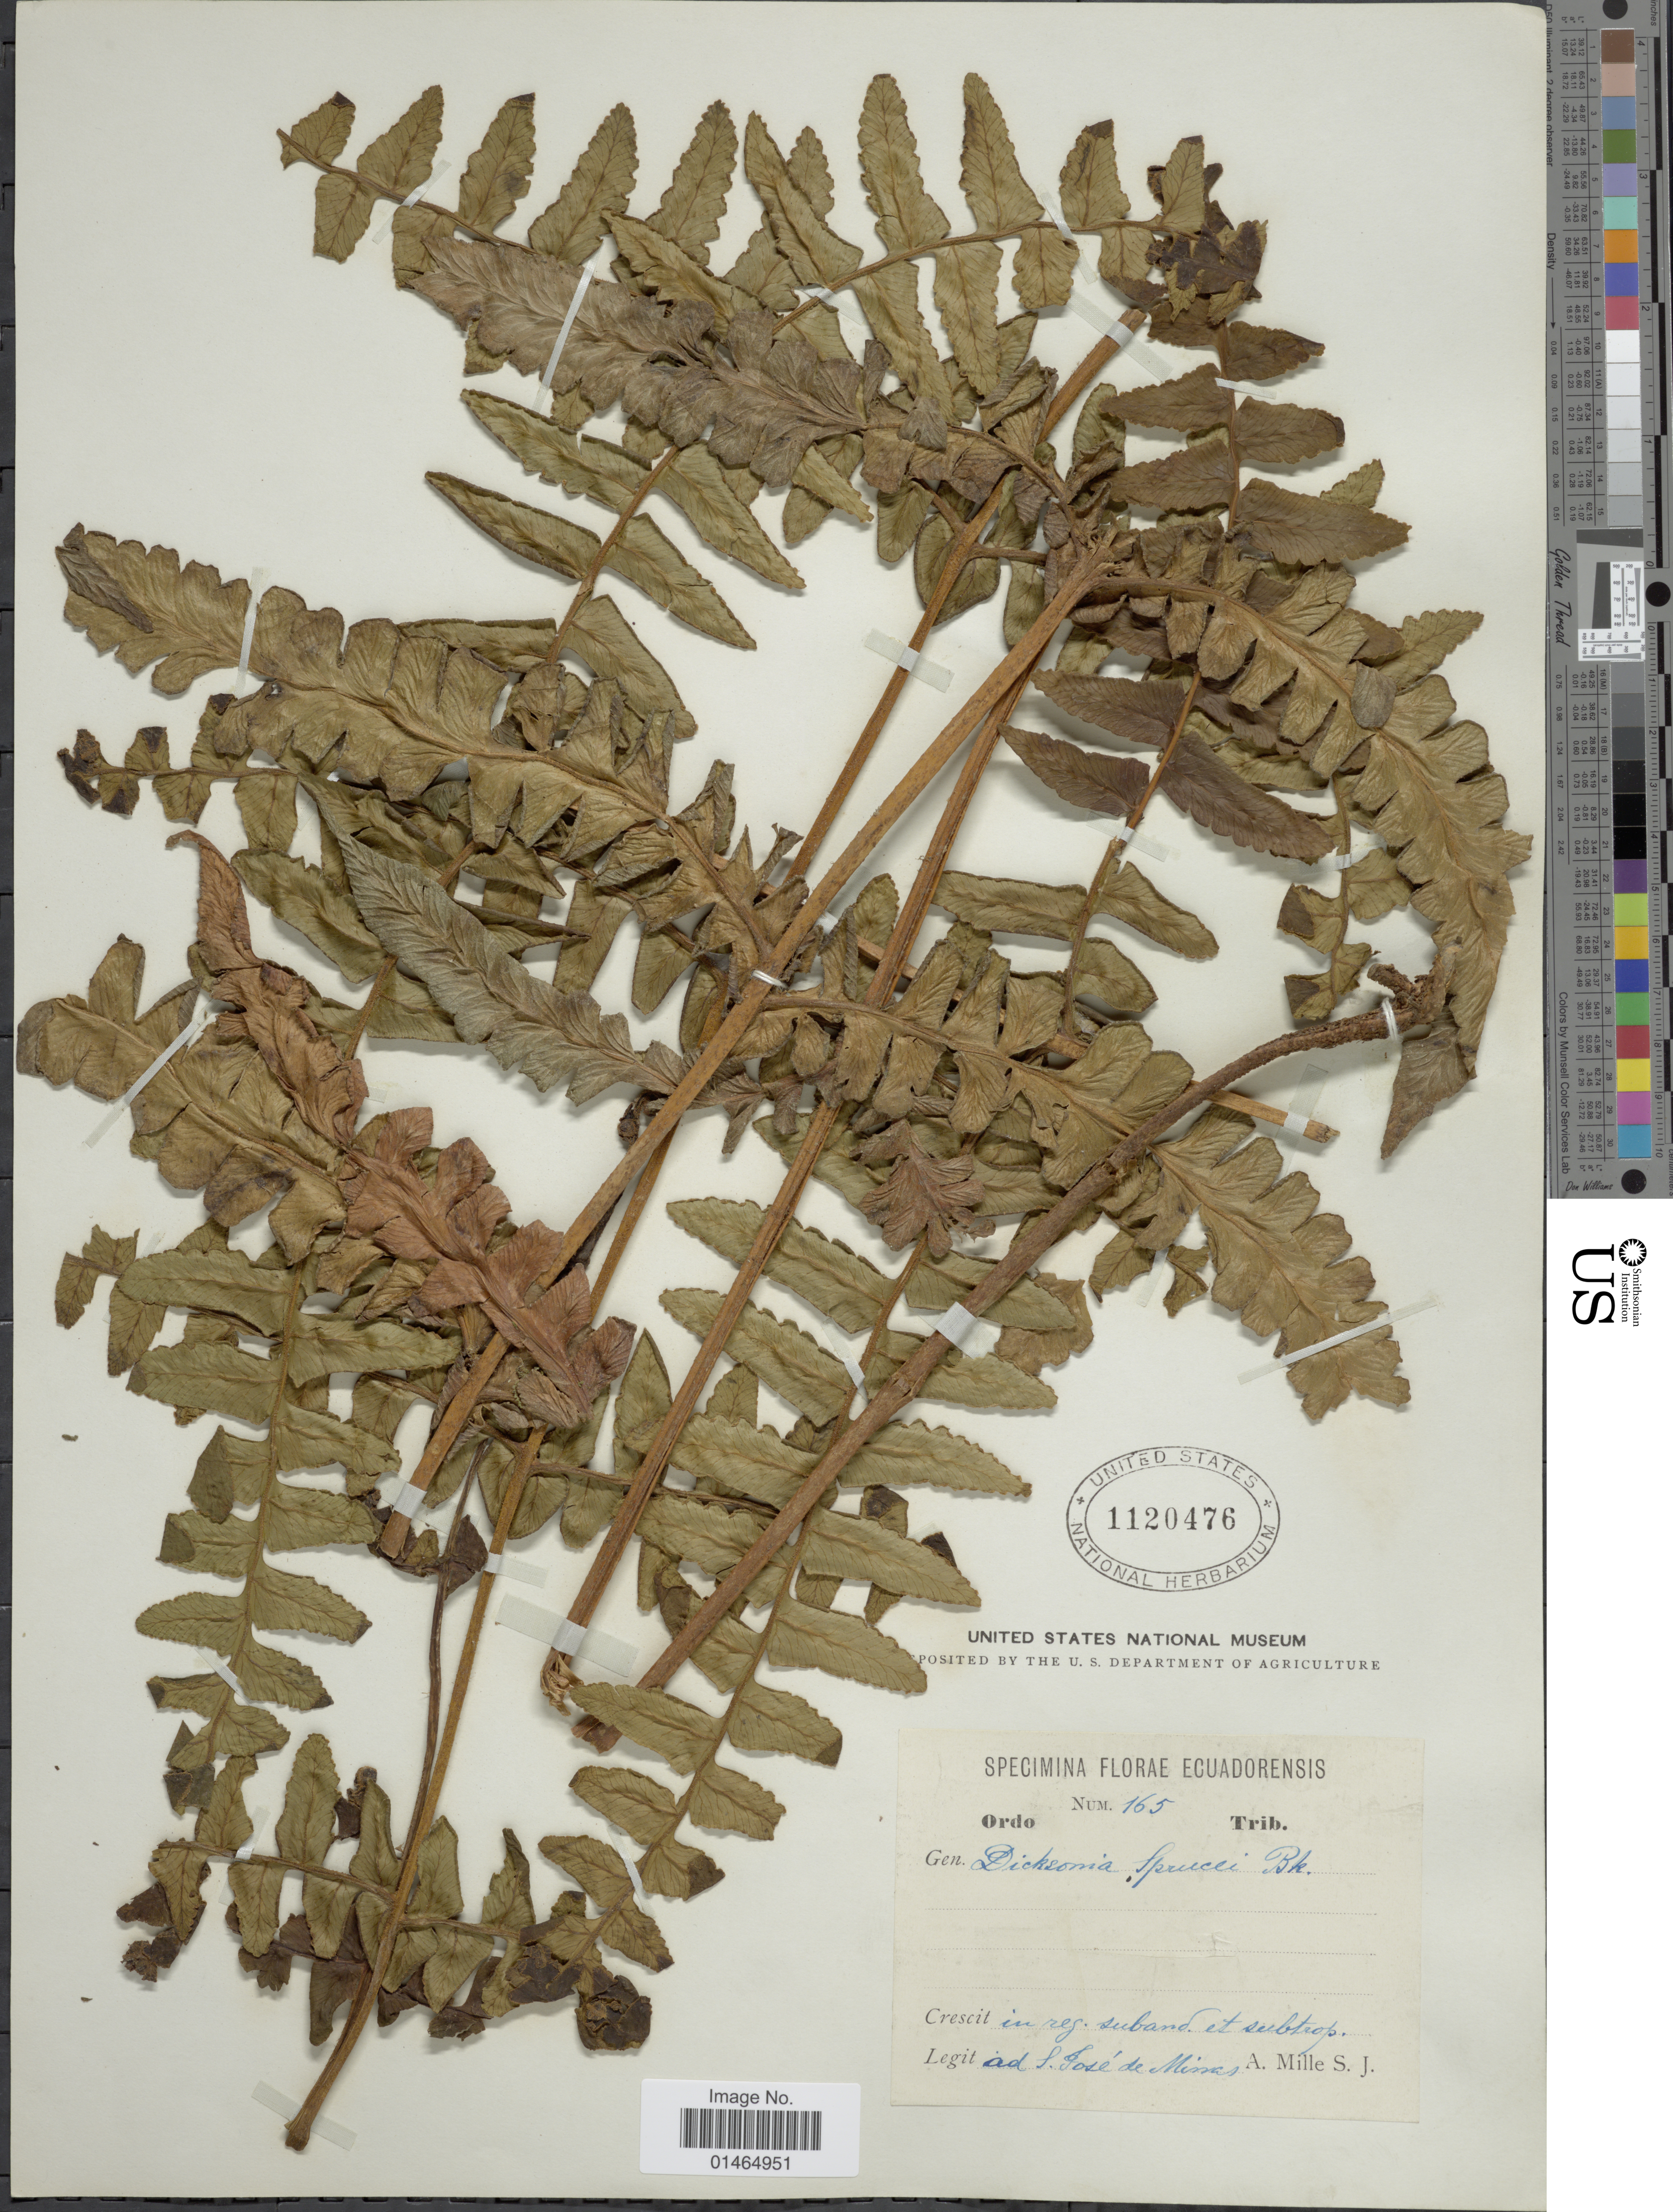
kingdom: Plantae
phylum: Tracheophyta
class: Polypodiopsida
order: Polypodiales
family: Dennstaedtiaceae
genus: Dennstaedtia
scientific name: Dennstaedtia sprucei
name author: T. Moore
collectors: A. Mille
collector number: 165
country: Ecuador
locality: In reg. suband et subtrop. Ad S. José de Minas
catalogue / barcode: US 1120476